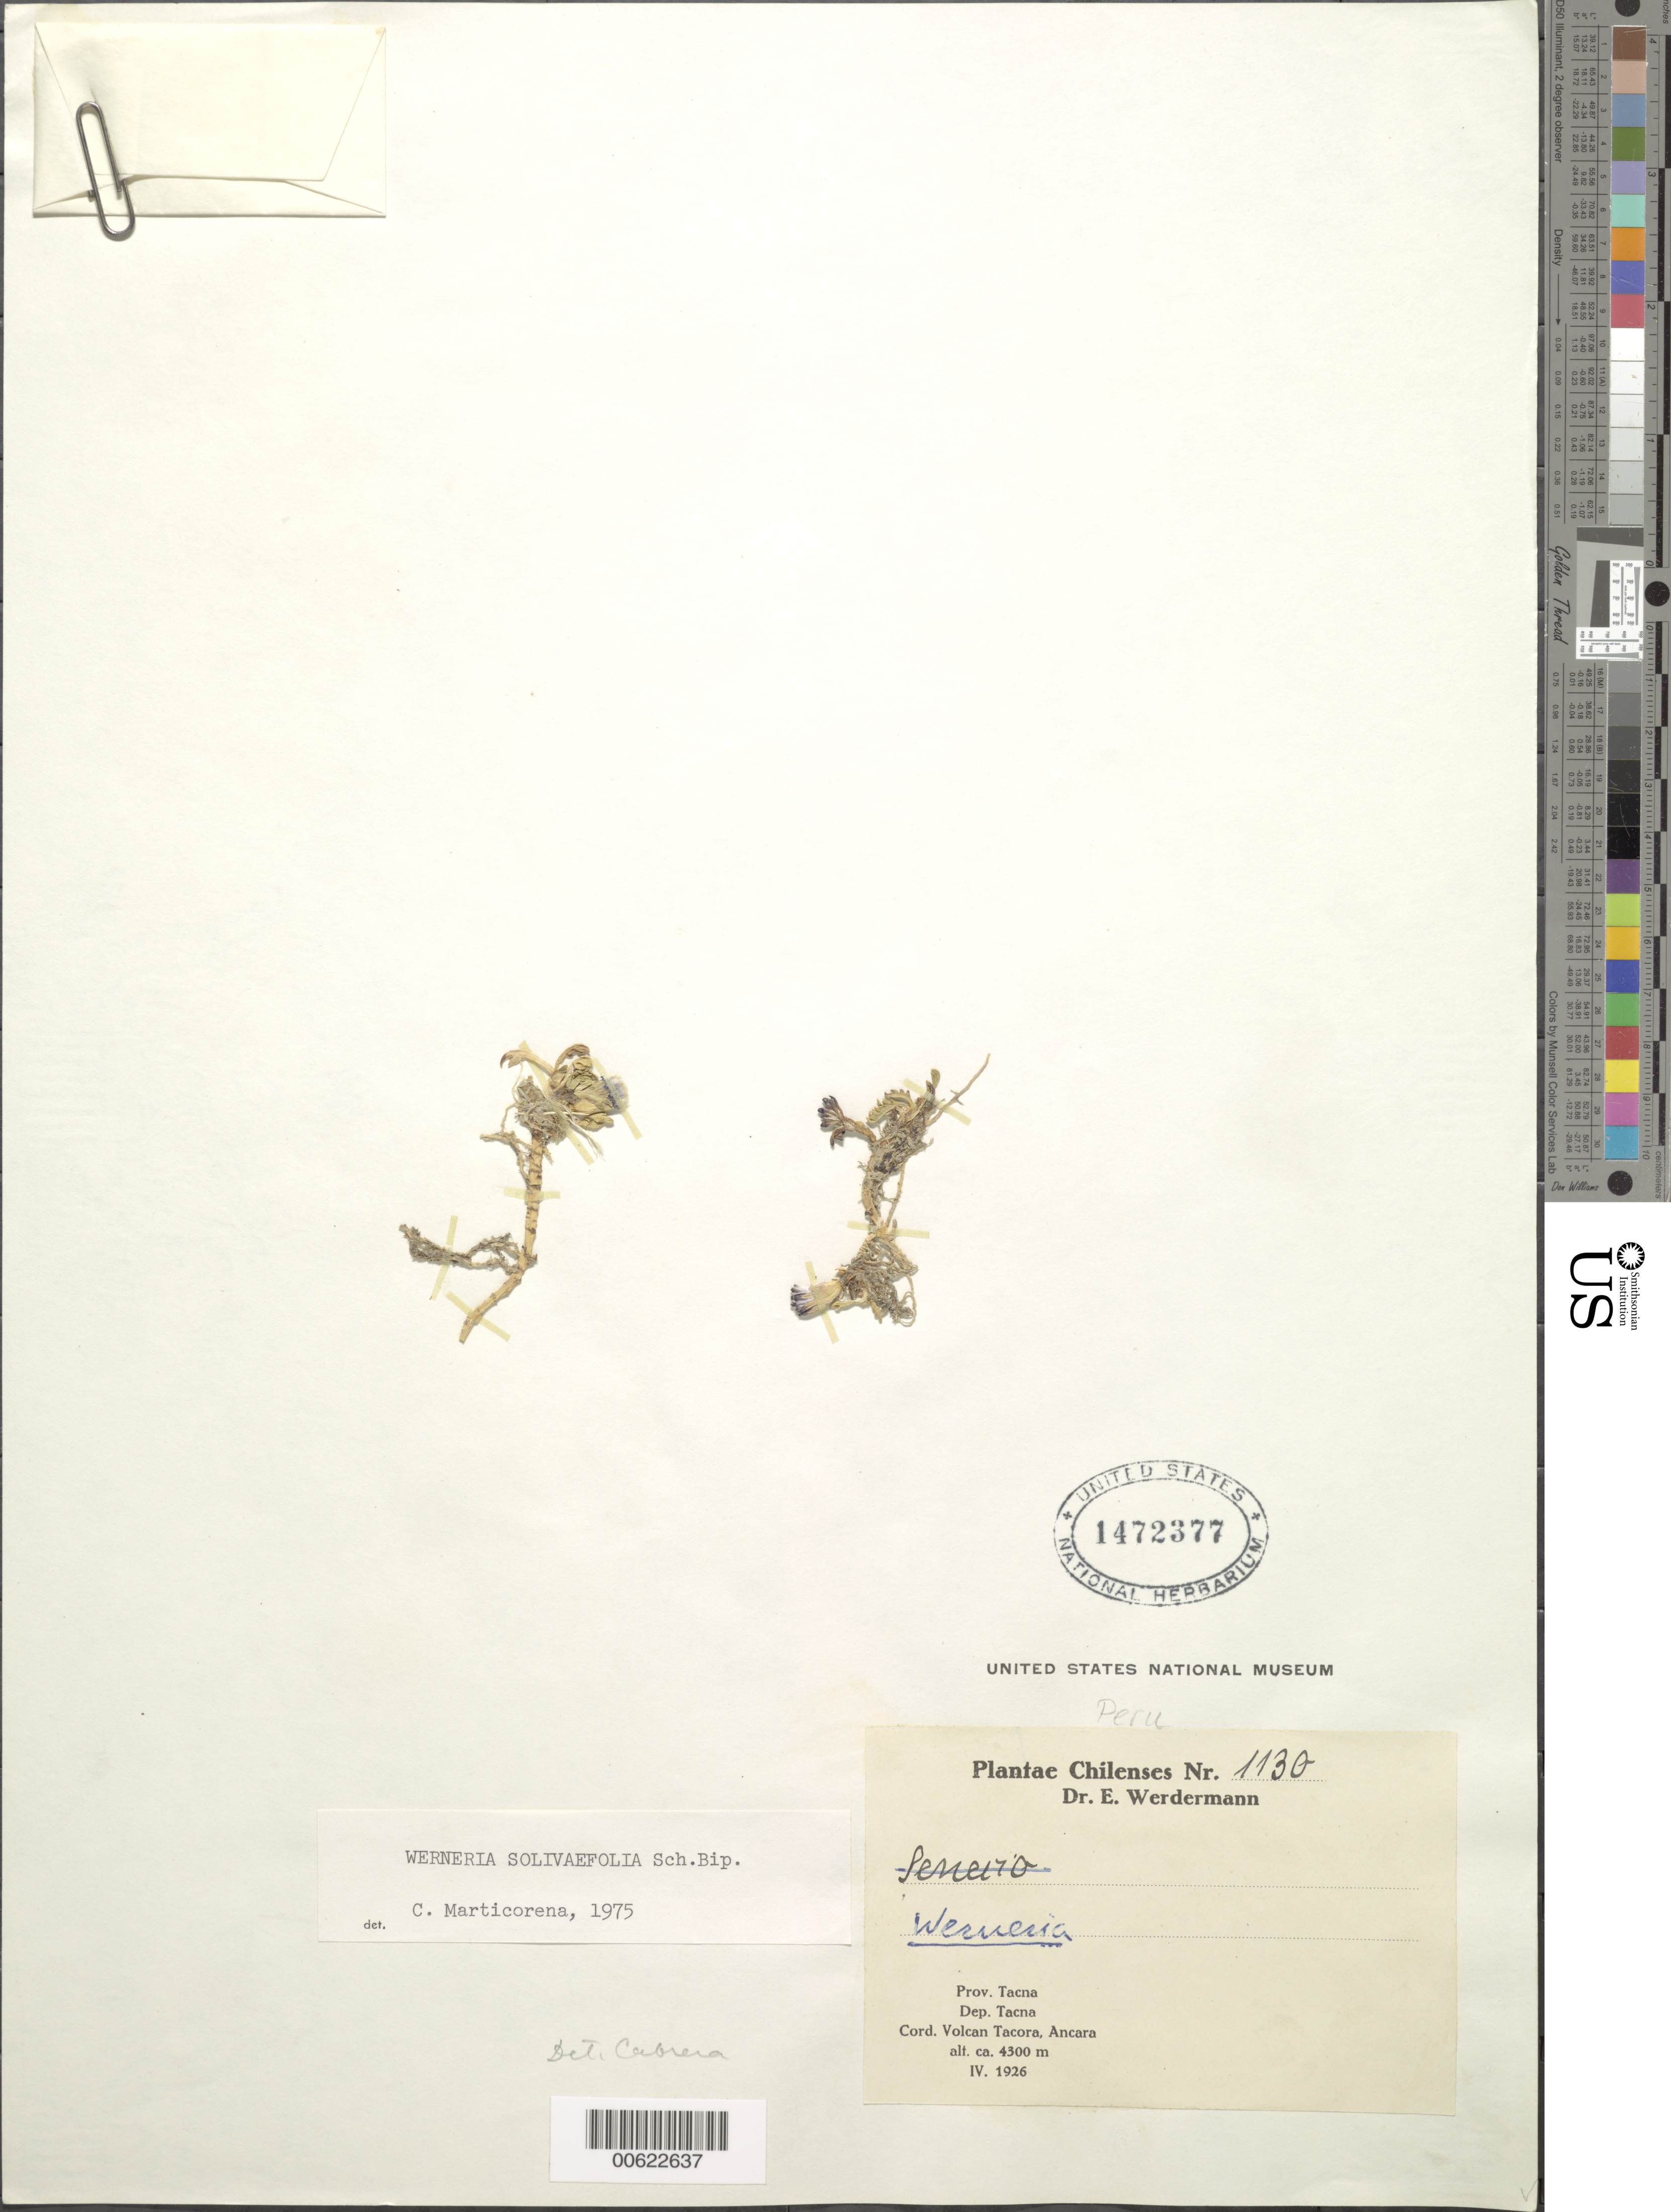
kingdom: Plantae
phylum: Tracheophyta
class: Magnoliopsida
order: Asterales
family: Asteraceae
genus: Werneria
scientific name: Werneria solivaefolia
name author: Sch. Bip.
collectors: E. Werdermann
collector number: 1130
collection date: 1926-04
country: Peru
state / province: Tacna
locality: Dep. Tacna, Cord. Volcan Tacora, Ancara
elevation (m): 4300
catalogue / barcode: US 1472377